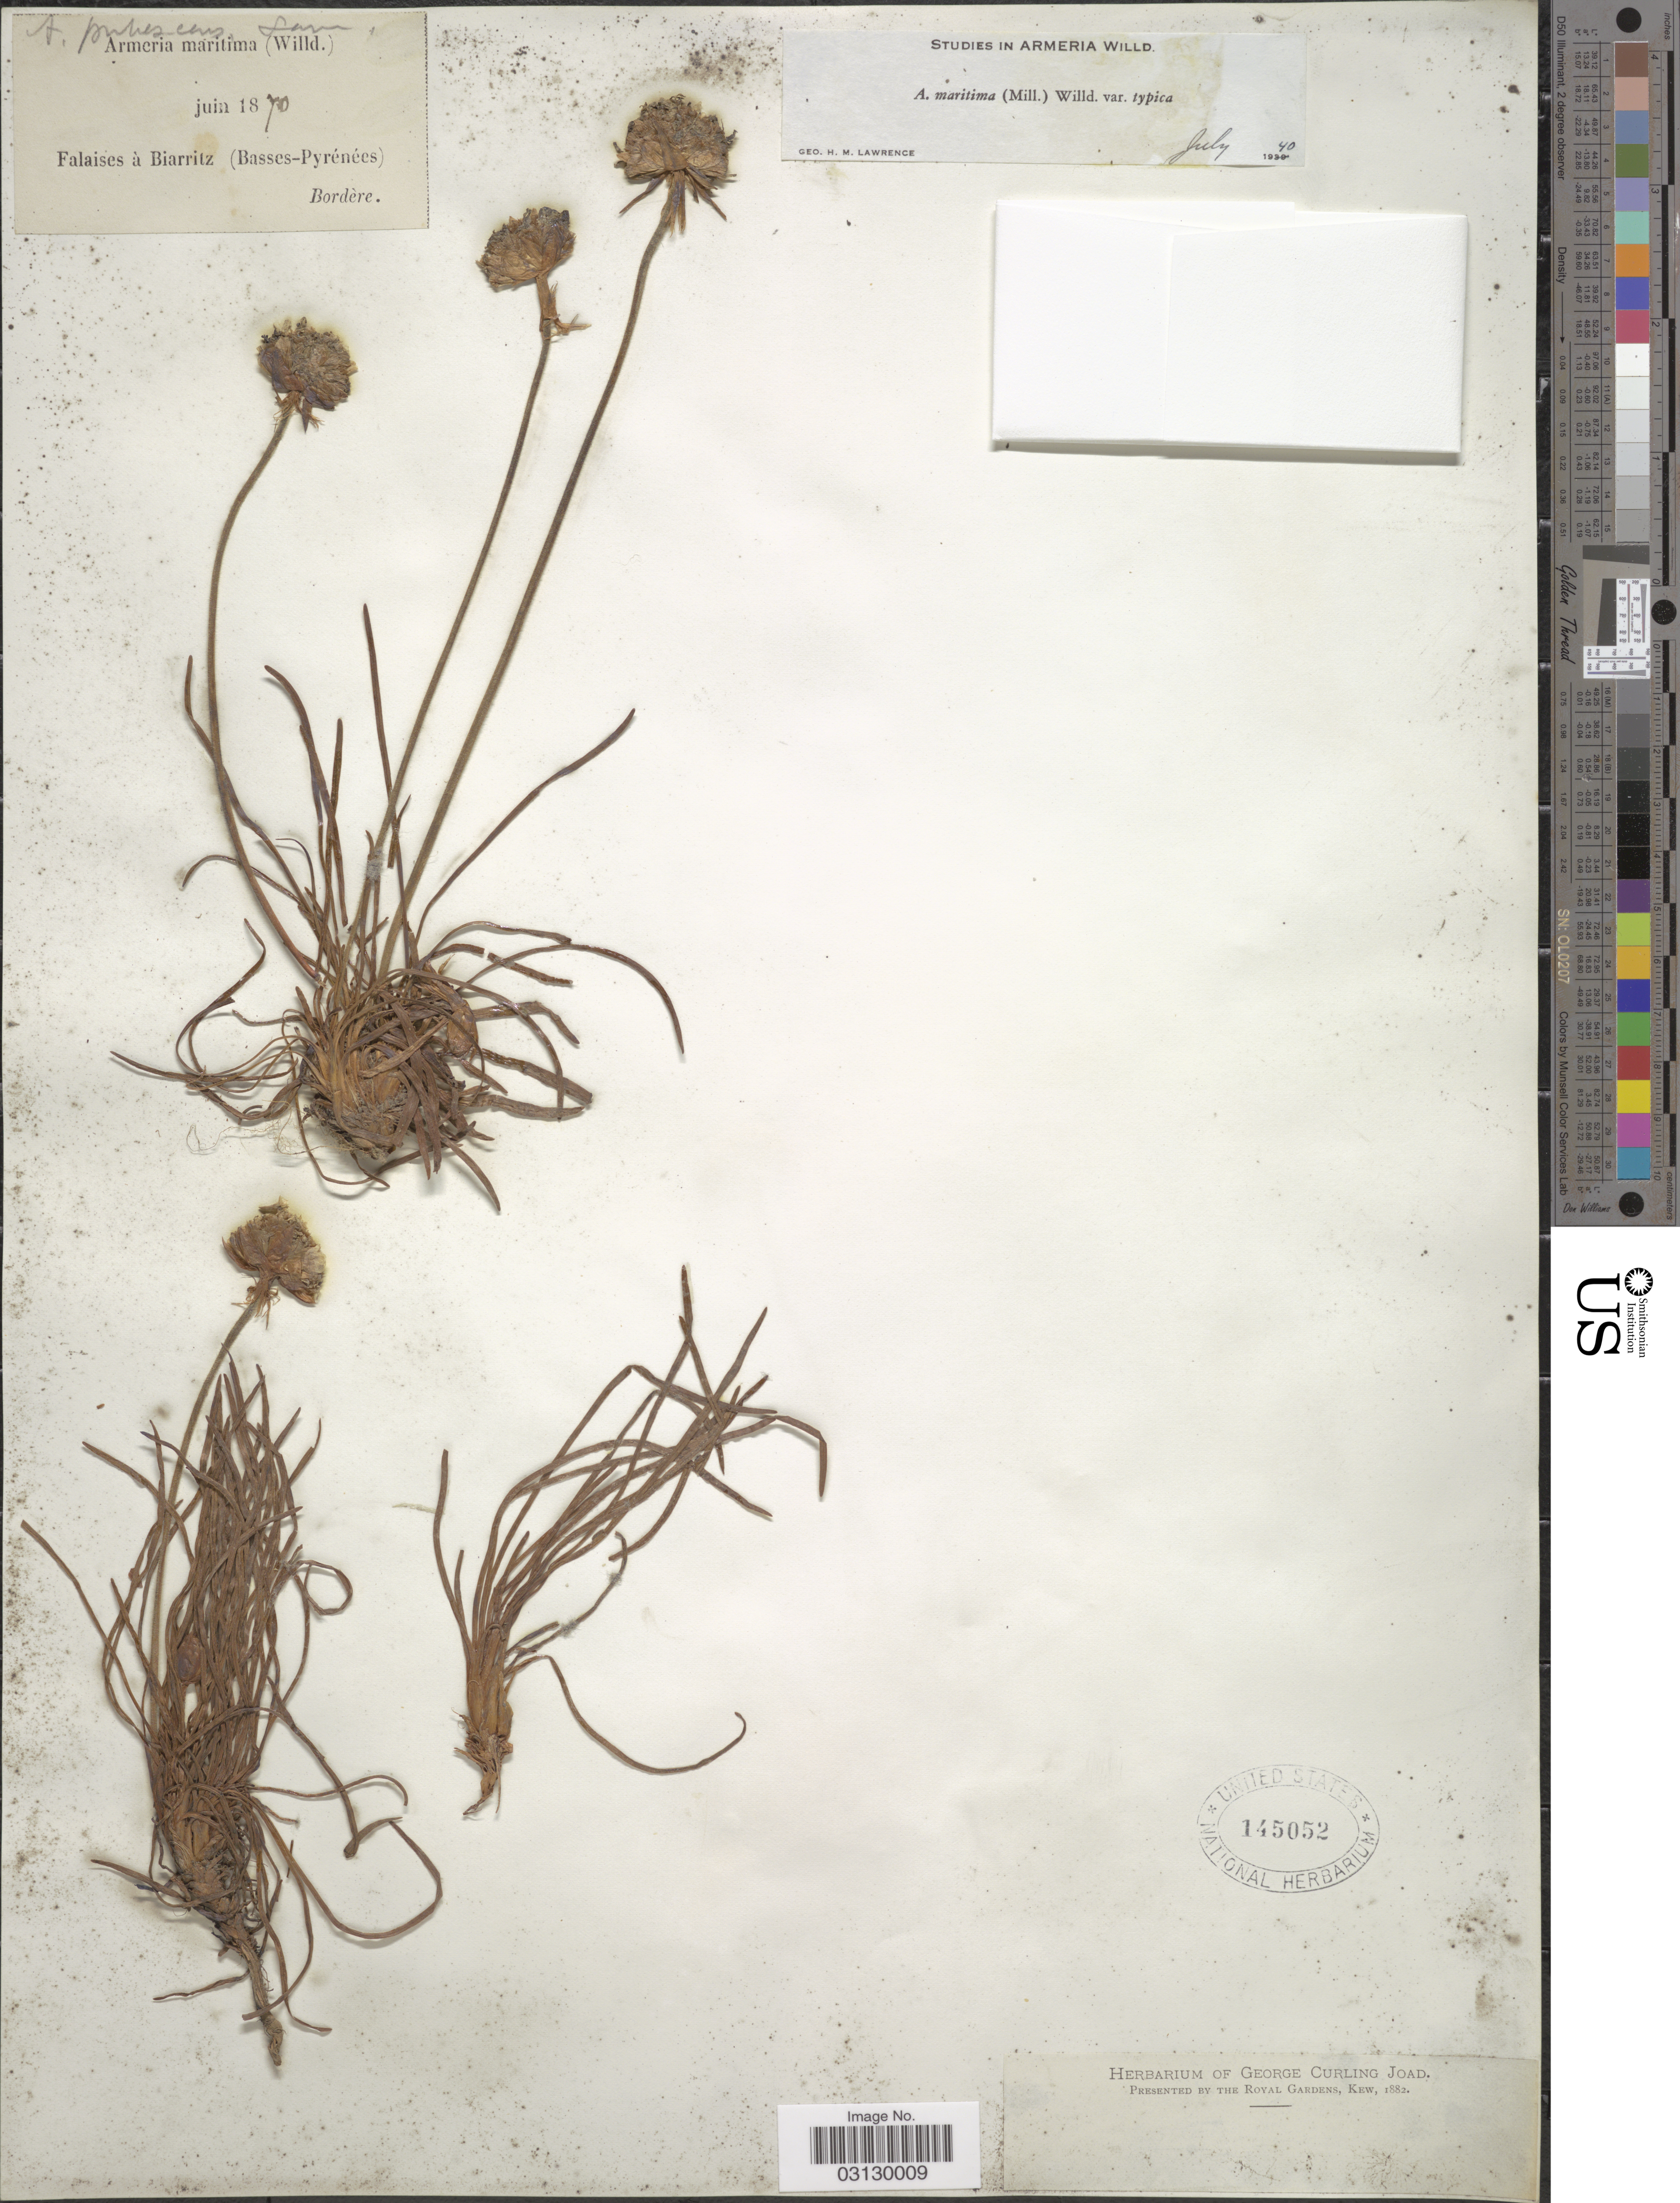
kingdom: Plantae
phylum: Tracheophyta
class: Magnoliopsida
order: Caryophyllales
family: Plumbaginaceae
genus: Armeria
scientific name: Armeria maritima subsp. maritima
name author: (Mill.) Willd.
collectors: -. Bordère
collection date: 1870-06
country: France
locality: Falaises à Biarritz (Basses-Pyrénées).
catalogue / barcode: US 145052